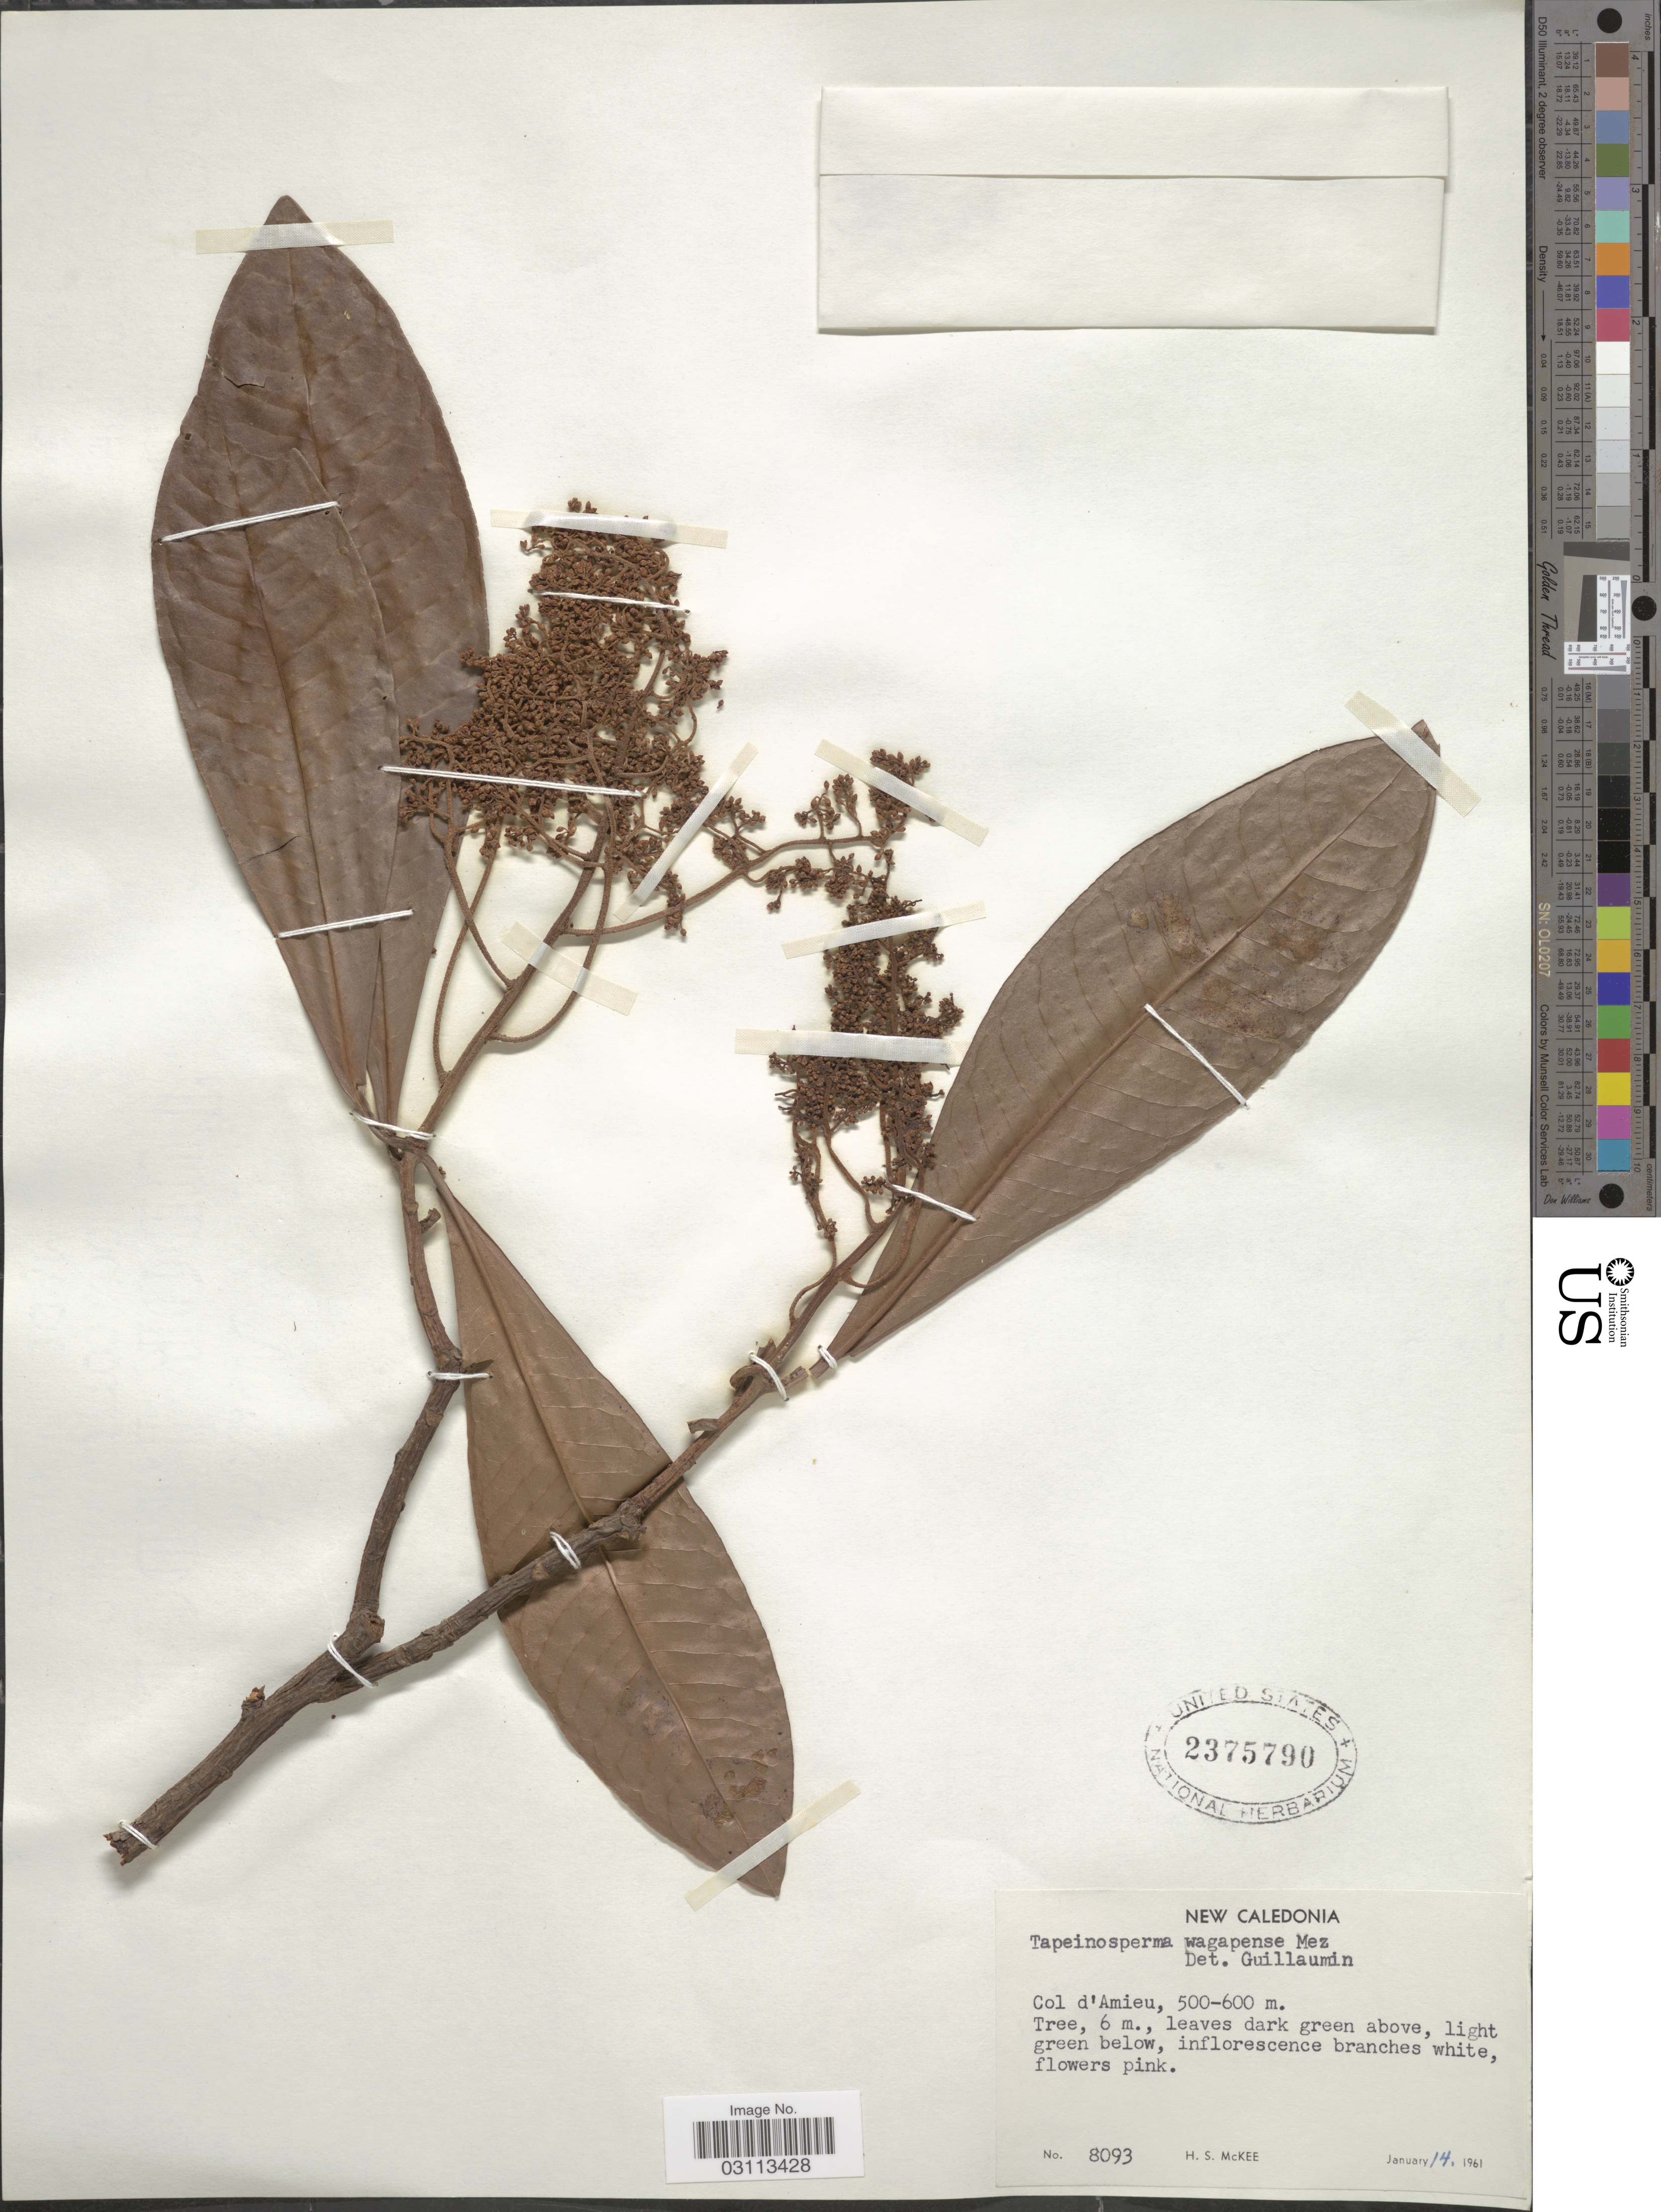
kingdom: Plantae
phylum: Tracheophyta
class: Magnoliopsida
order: Ericales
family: Primulaceae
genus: Tapeinosperma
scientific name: Tapeinosperma wagapense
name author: Mez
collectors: H. S. McKee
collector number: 8093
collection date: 1961-01-14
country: New Caledonia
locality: Col d'Amieu.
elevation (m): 500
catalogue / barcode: US 2375790